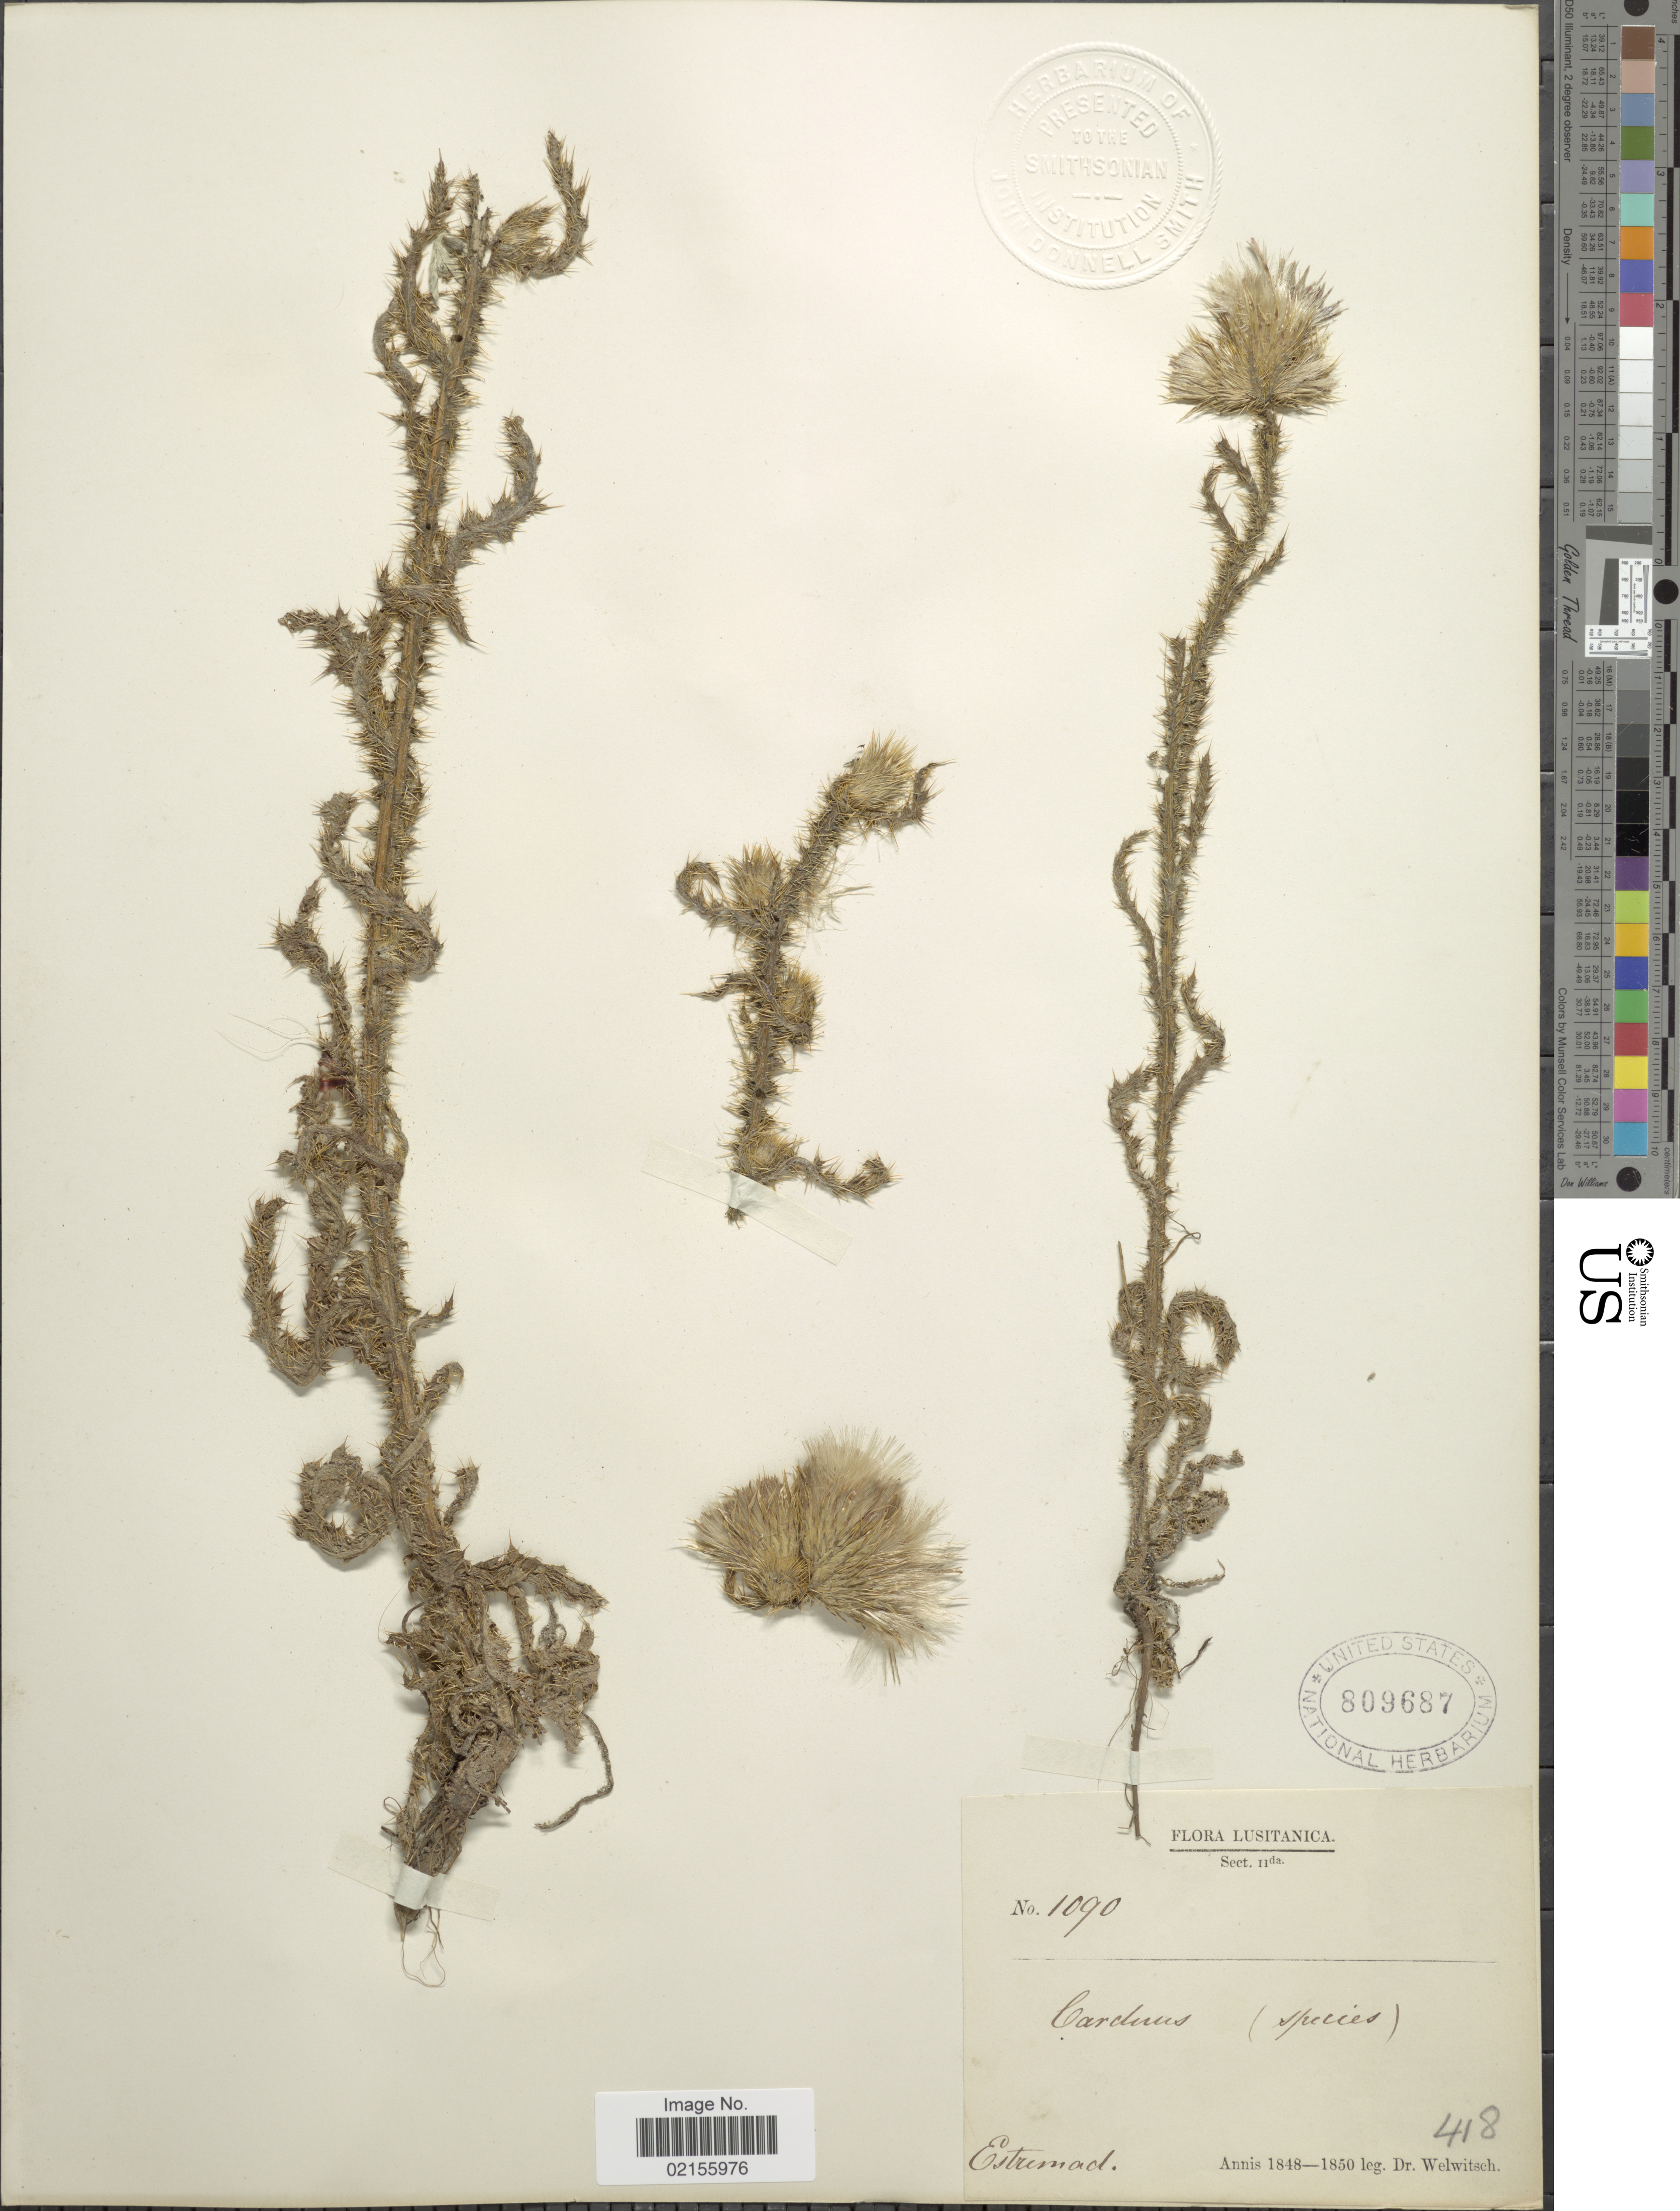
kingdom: Plantae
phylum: Tracheophyta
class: Magnoliopsida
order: Asterales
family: Asteraceae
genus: Carduus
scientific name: Carduus sp.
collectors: -. Welwitsch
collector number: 1090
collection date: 1848/1850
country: Portugal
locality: Estremad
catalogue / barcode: US 809687